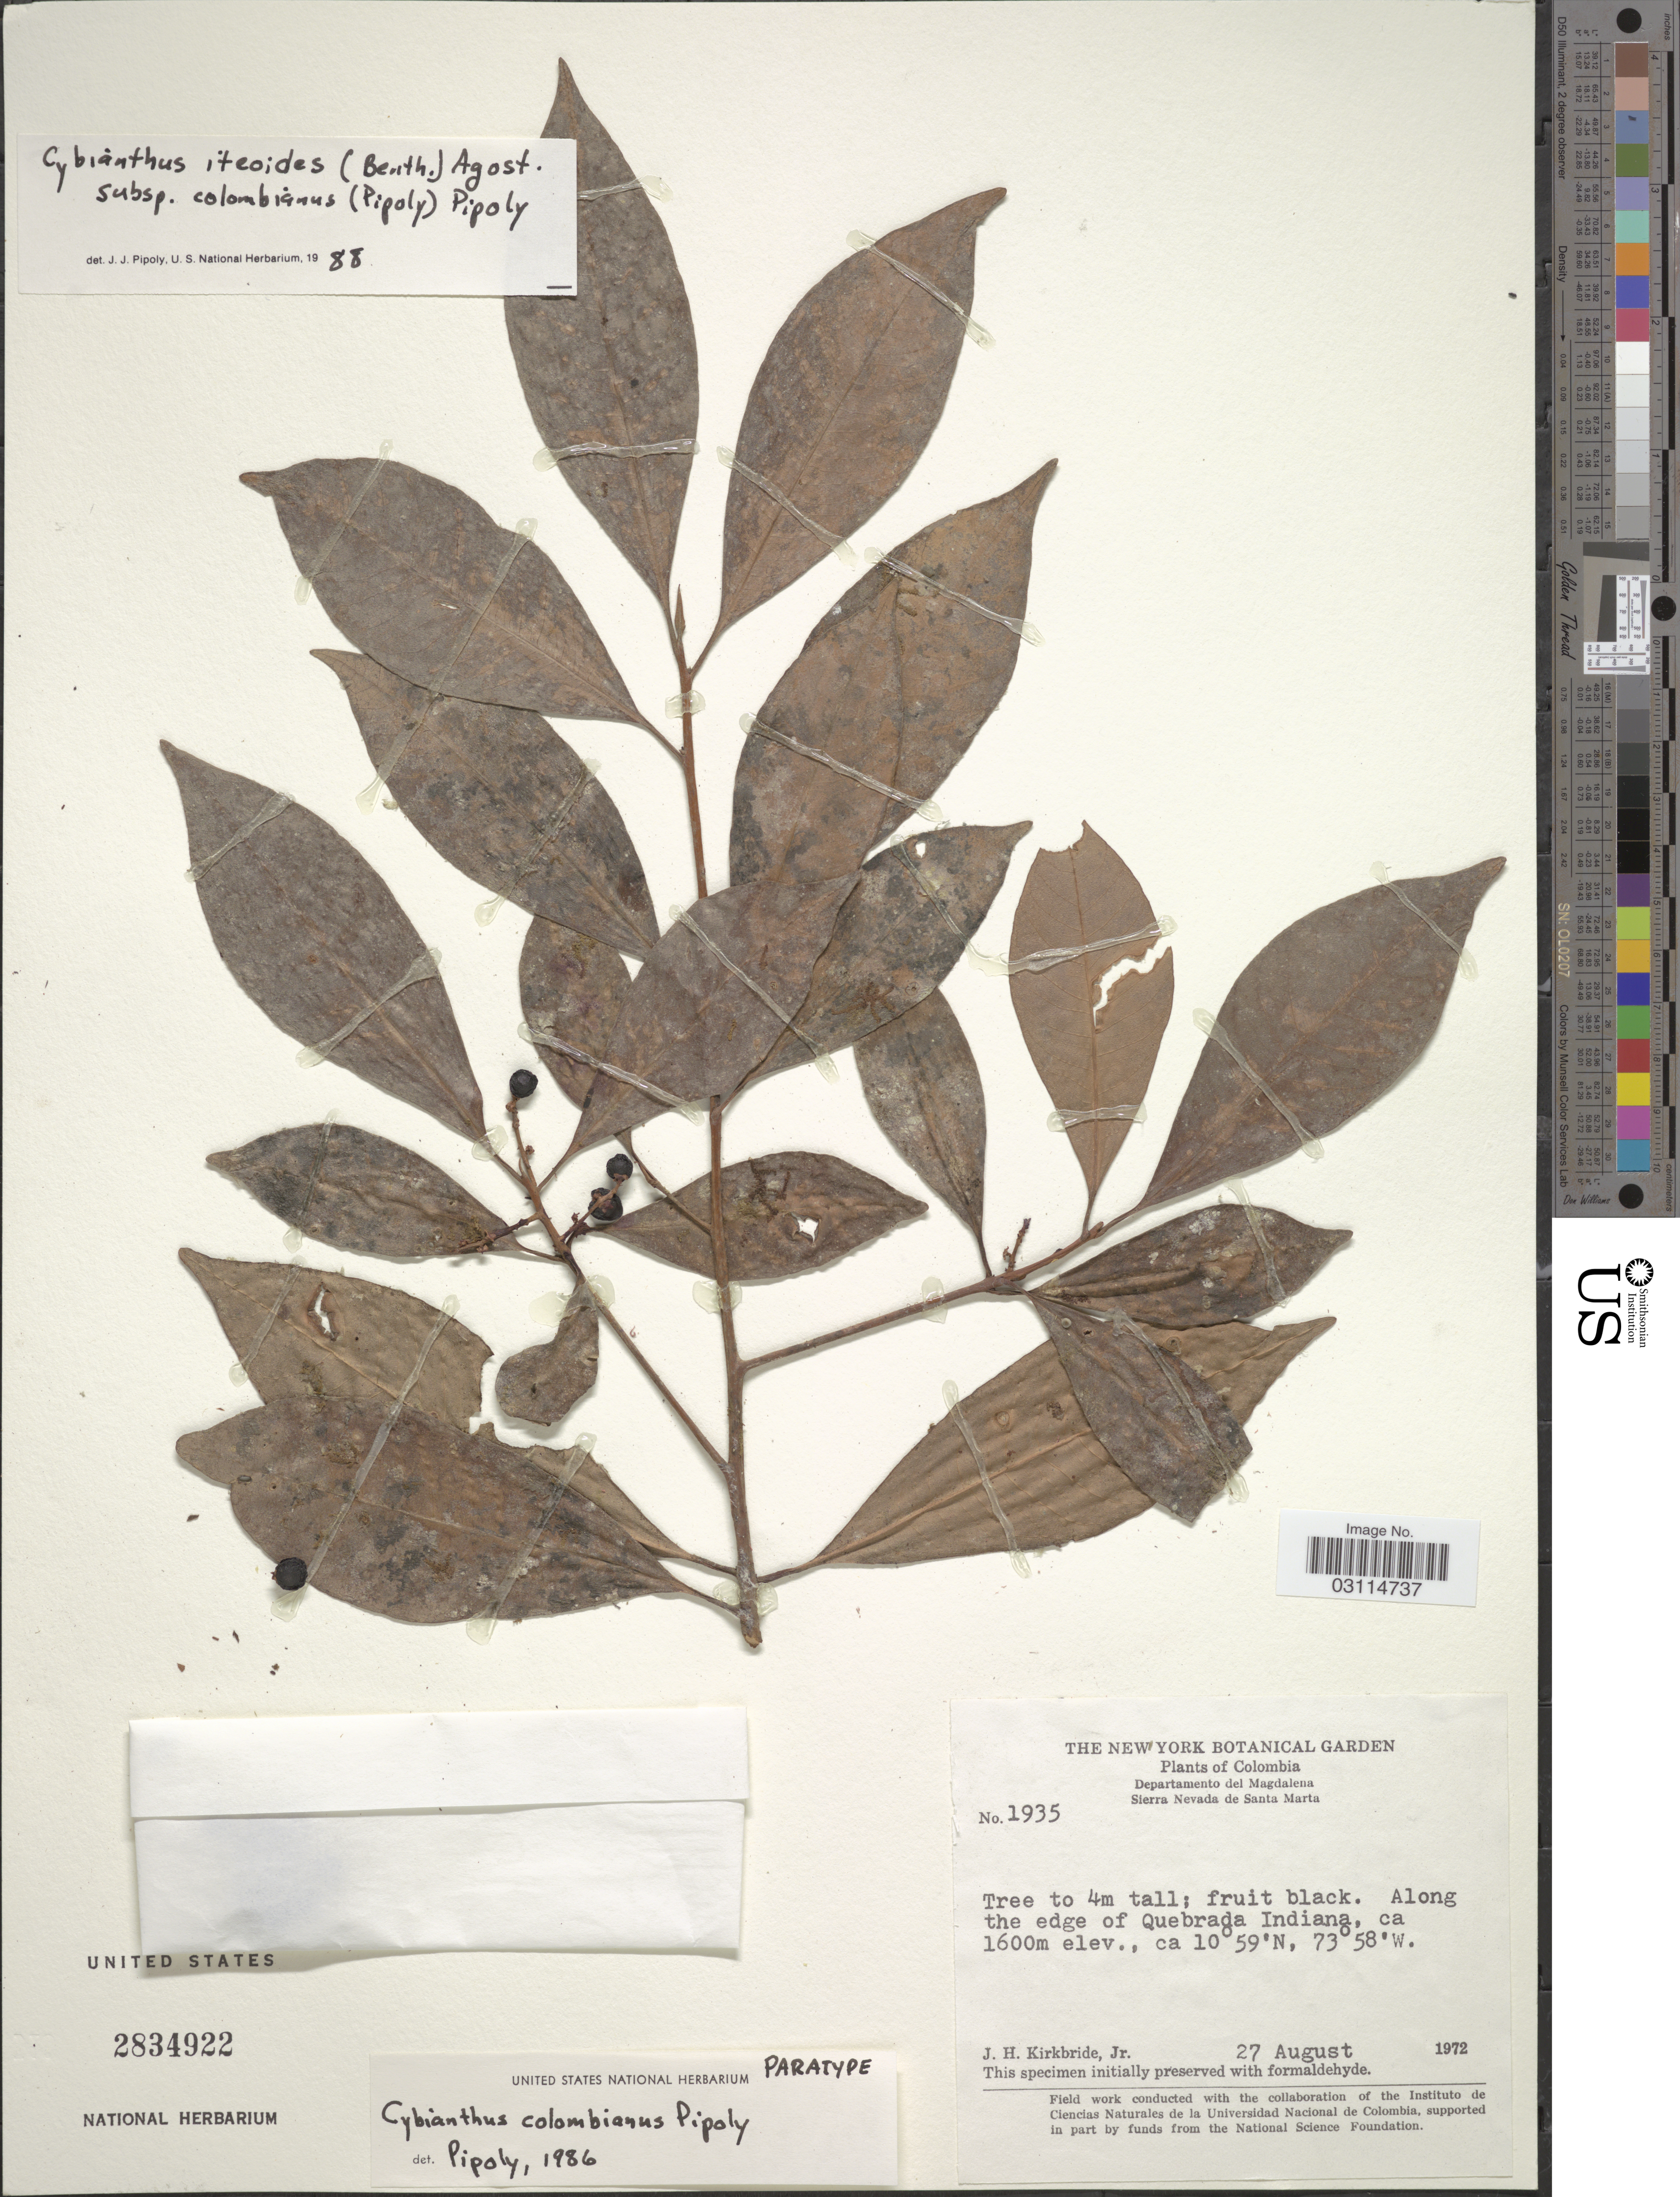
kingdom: Plantae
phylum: Tracheophyta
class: Magnoliopsida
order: Ericales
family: Primulaceae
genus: Cybianthus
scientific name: Cybianthus iteoides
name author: (Benth.) G. Agostini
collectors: J. H. Kirkbride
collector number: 1935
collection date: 1972-08-27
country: Colombia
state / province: Magdalena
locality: Departamento del Magdalena, Sierra Nevada de Santa Marta, Along the edge of Quebrada Indiana.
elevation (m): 1600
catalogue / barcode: US 2834922